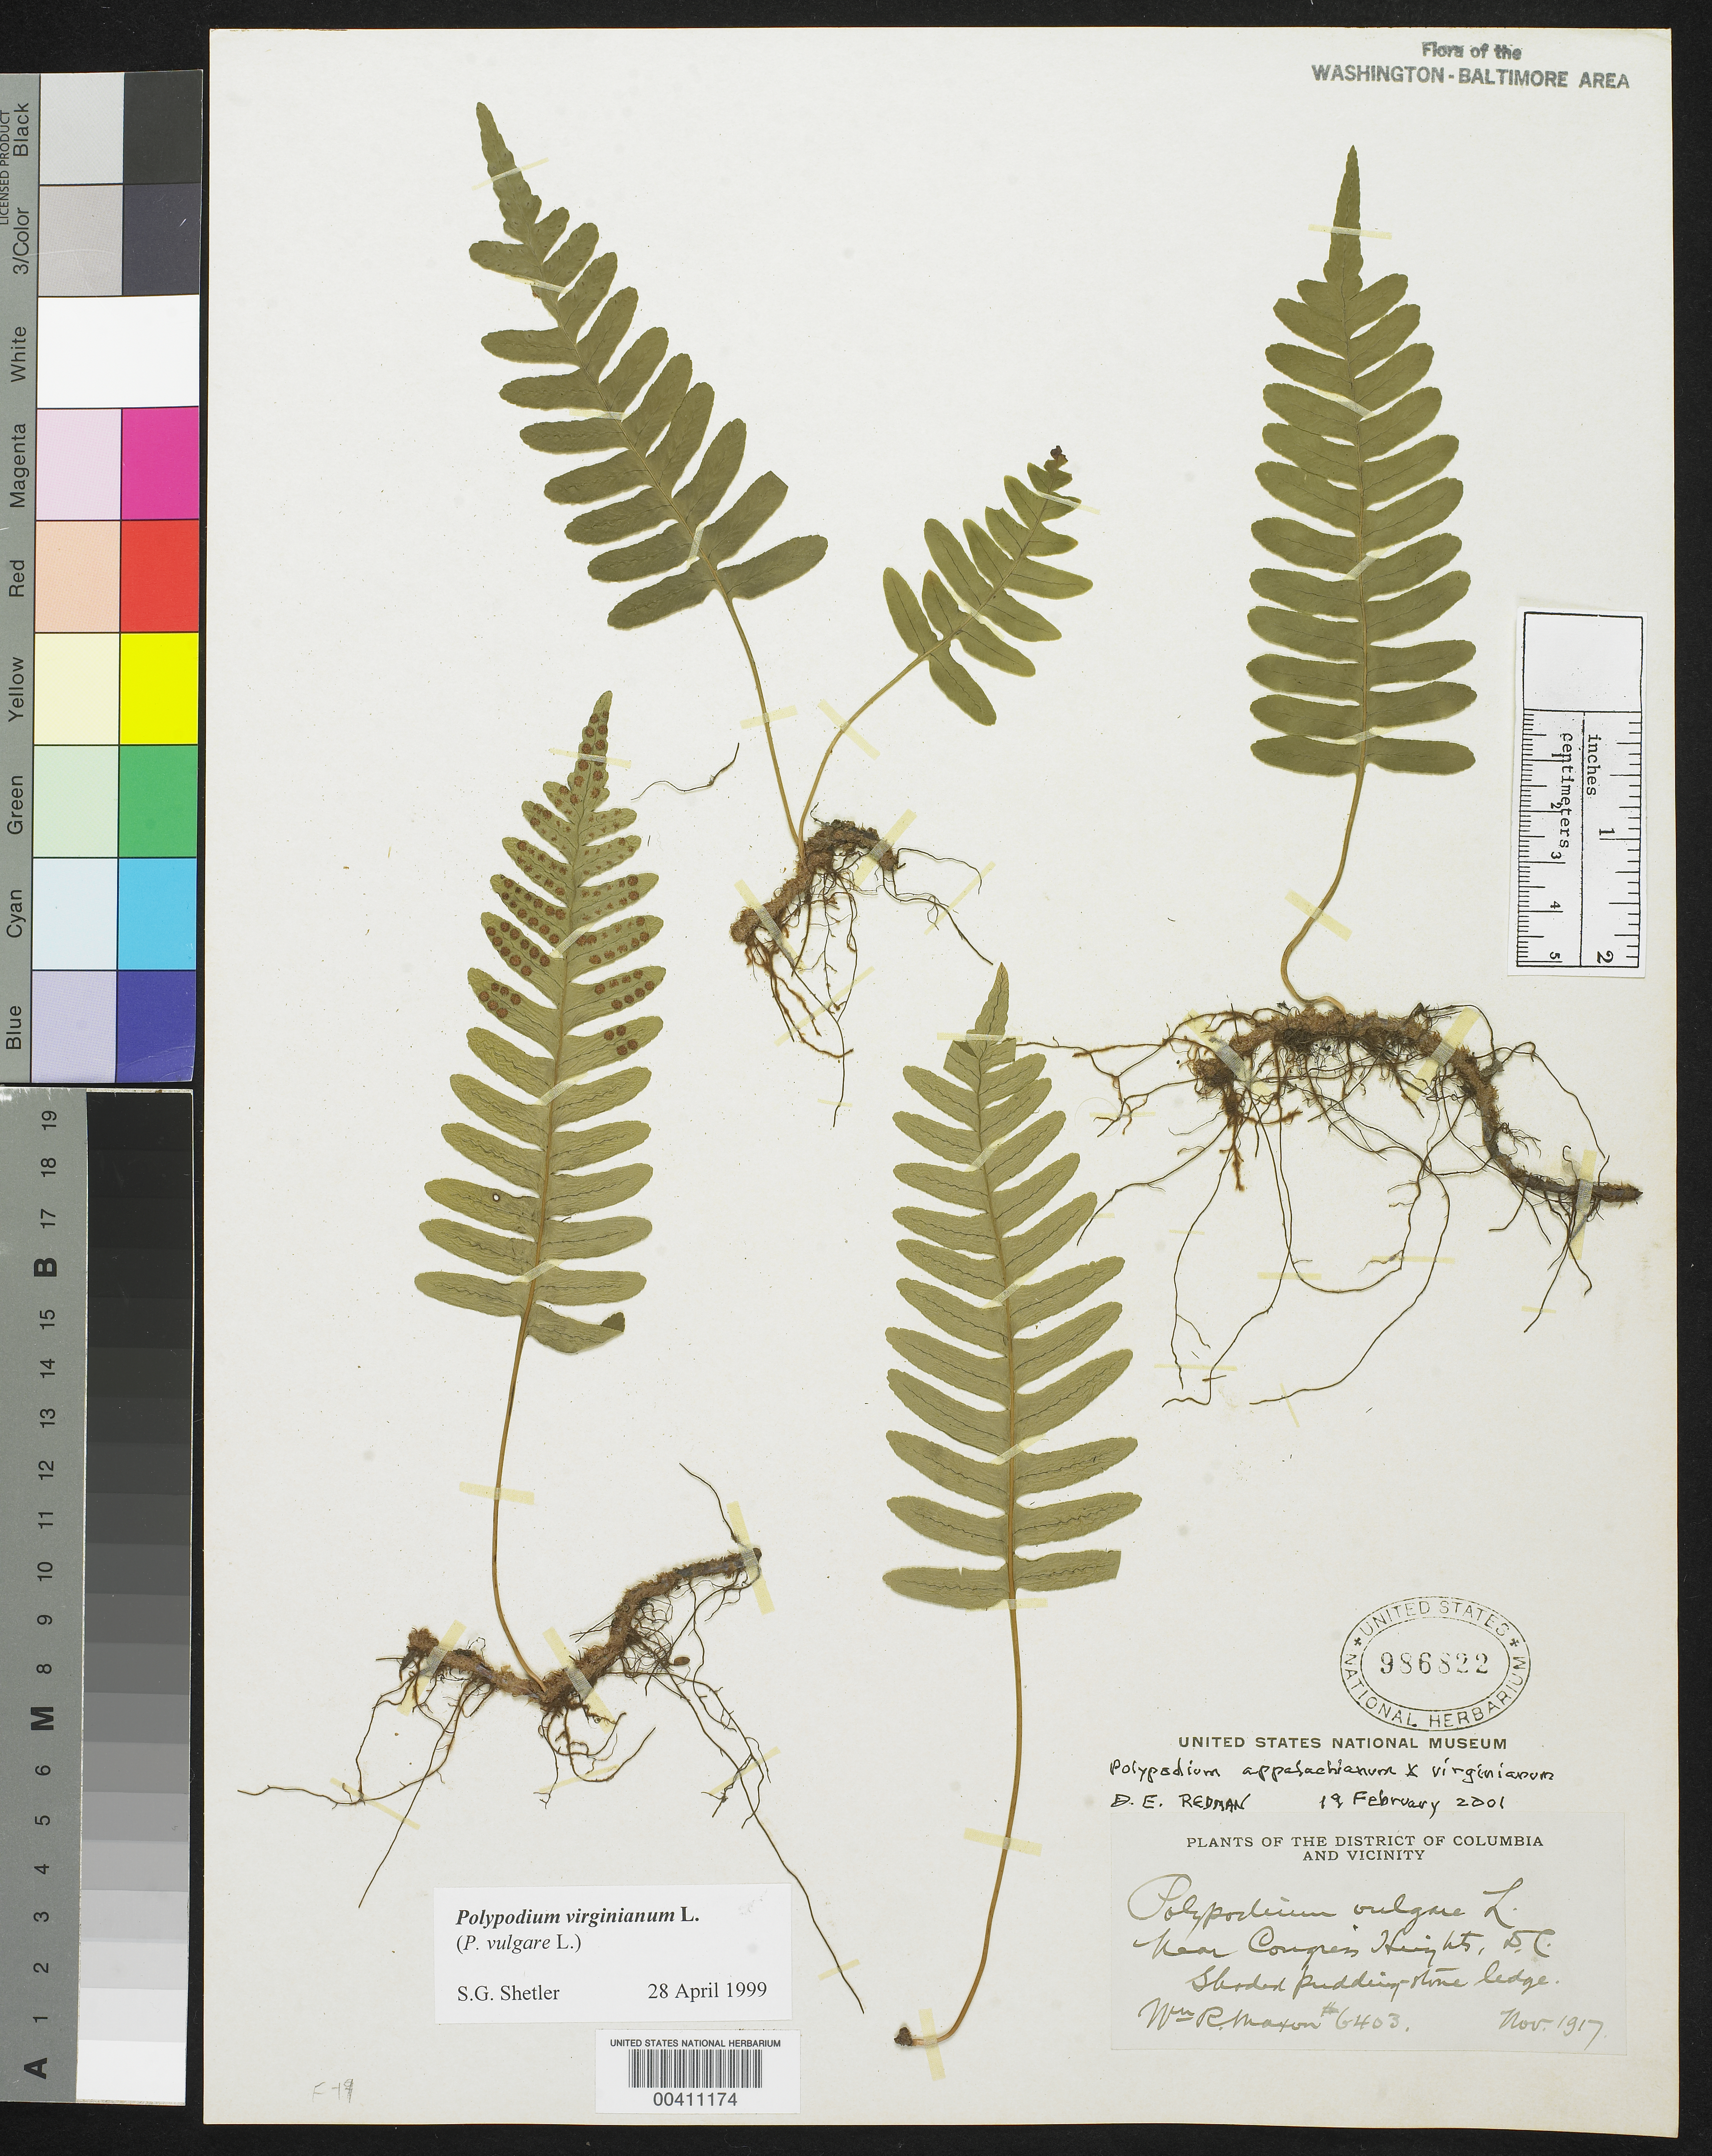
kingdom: Plantae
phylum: Tracheophyta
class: Polypodiopsida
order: Polypodiales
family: Polypodiaceae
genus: Polypodium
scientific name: Polypodium appalachianum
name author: Haufler & Windham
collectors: W. R. Maxon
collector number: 6403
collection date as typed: Nov 1917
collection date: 1917-11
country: United States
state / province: District of Columbia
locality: Congress Heights vicinity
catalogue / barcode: US 986822